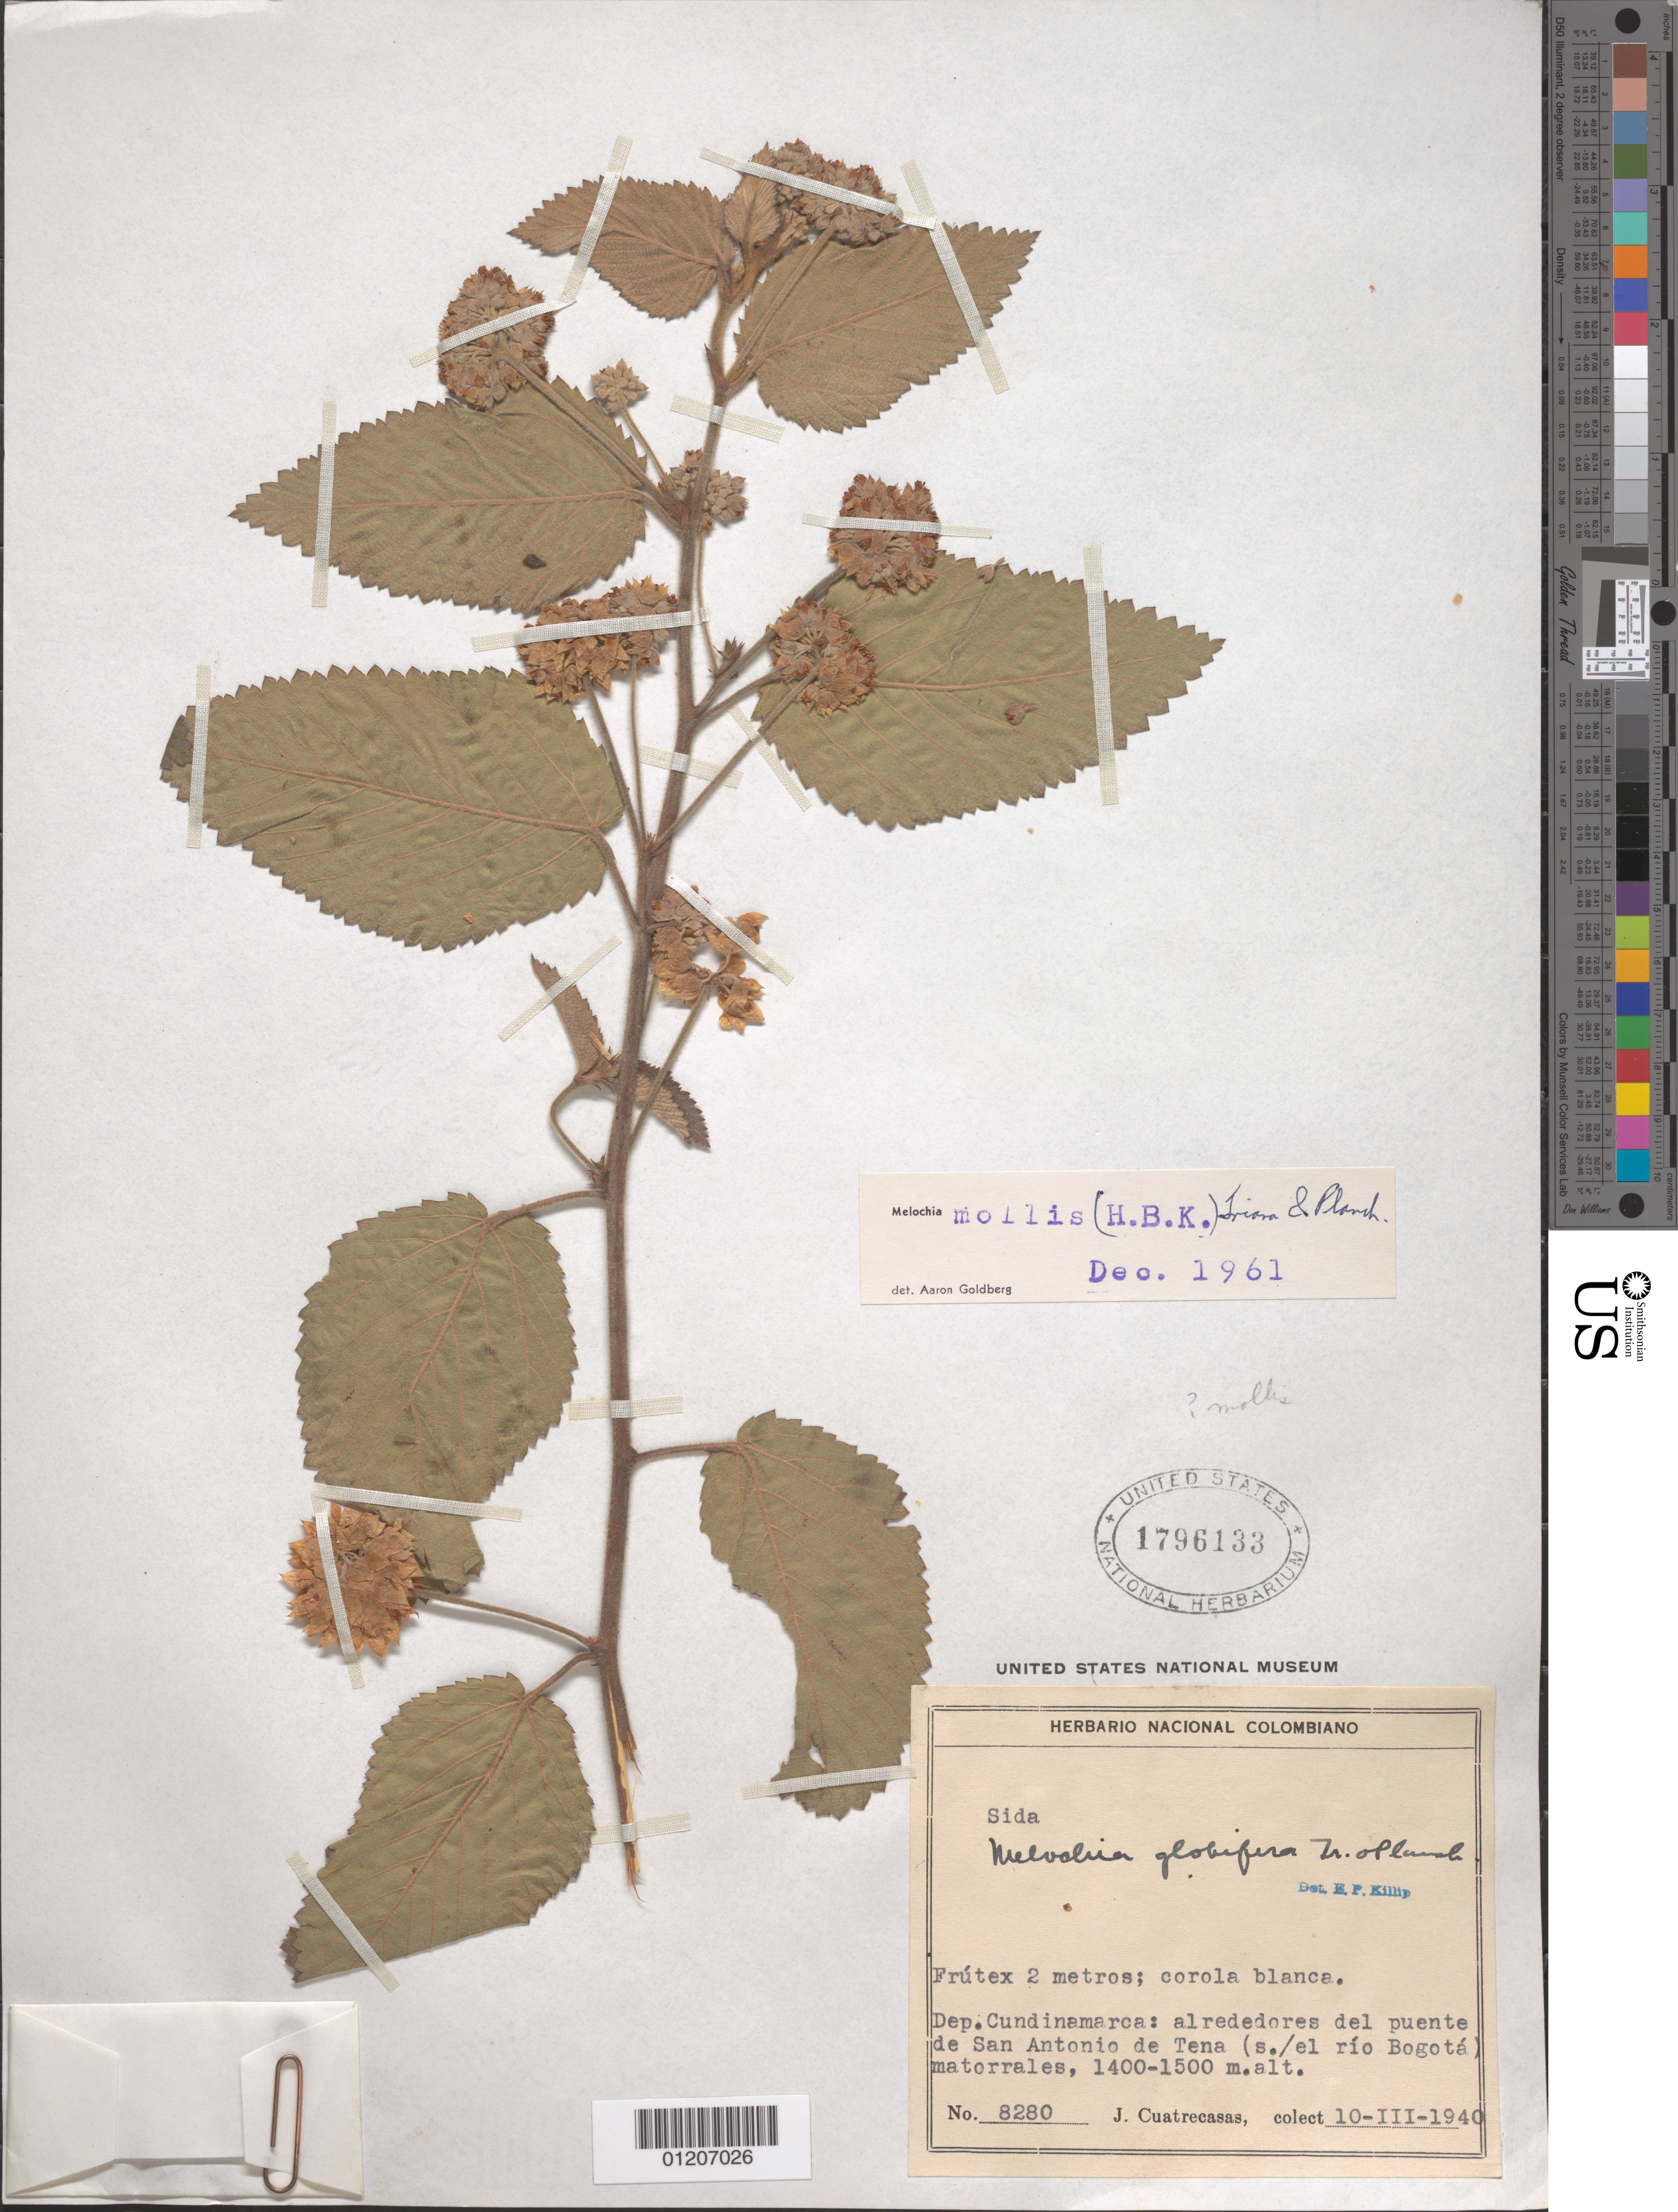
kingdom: Plantae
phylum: Tracheophyta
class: Magnoliopsida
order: Malvales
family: Malvaceae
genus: Melochia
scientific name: Melochia mollis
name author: (Kunth) Triana & Planch.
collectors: J. Cuatrecasas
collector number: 8280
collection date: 1940-03-10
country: Colombia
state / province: Cundinamarca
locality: Dep. Cundinamarca: alrededores del puente de San Antonio de Tena (s./el río Bogotá) matorrales.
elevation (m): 1400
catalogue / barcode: US 1796133